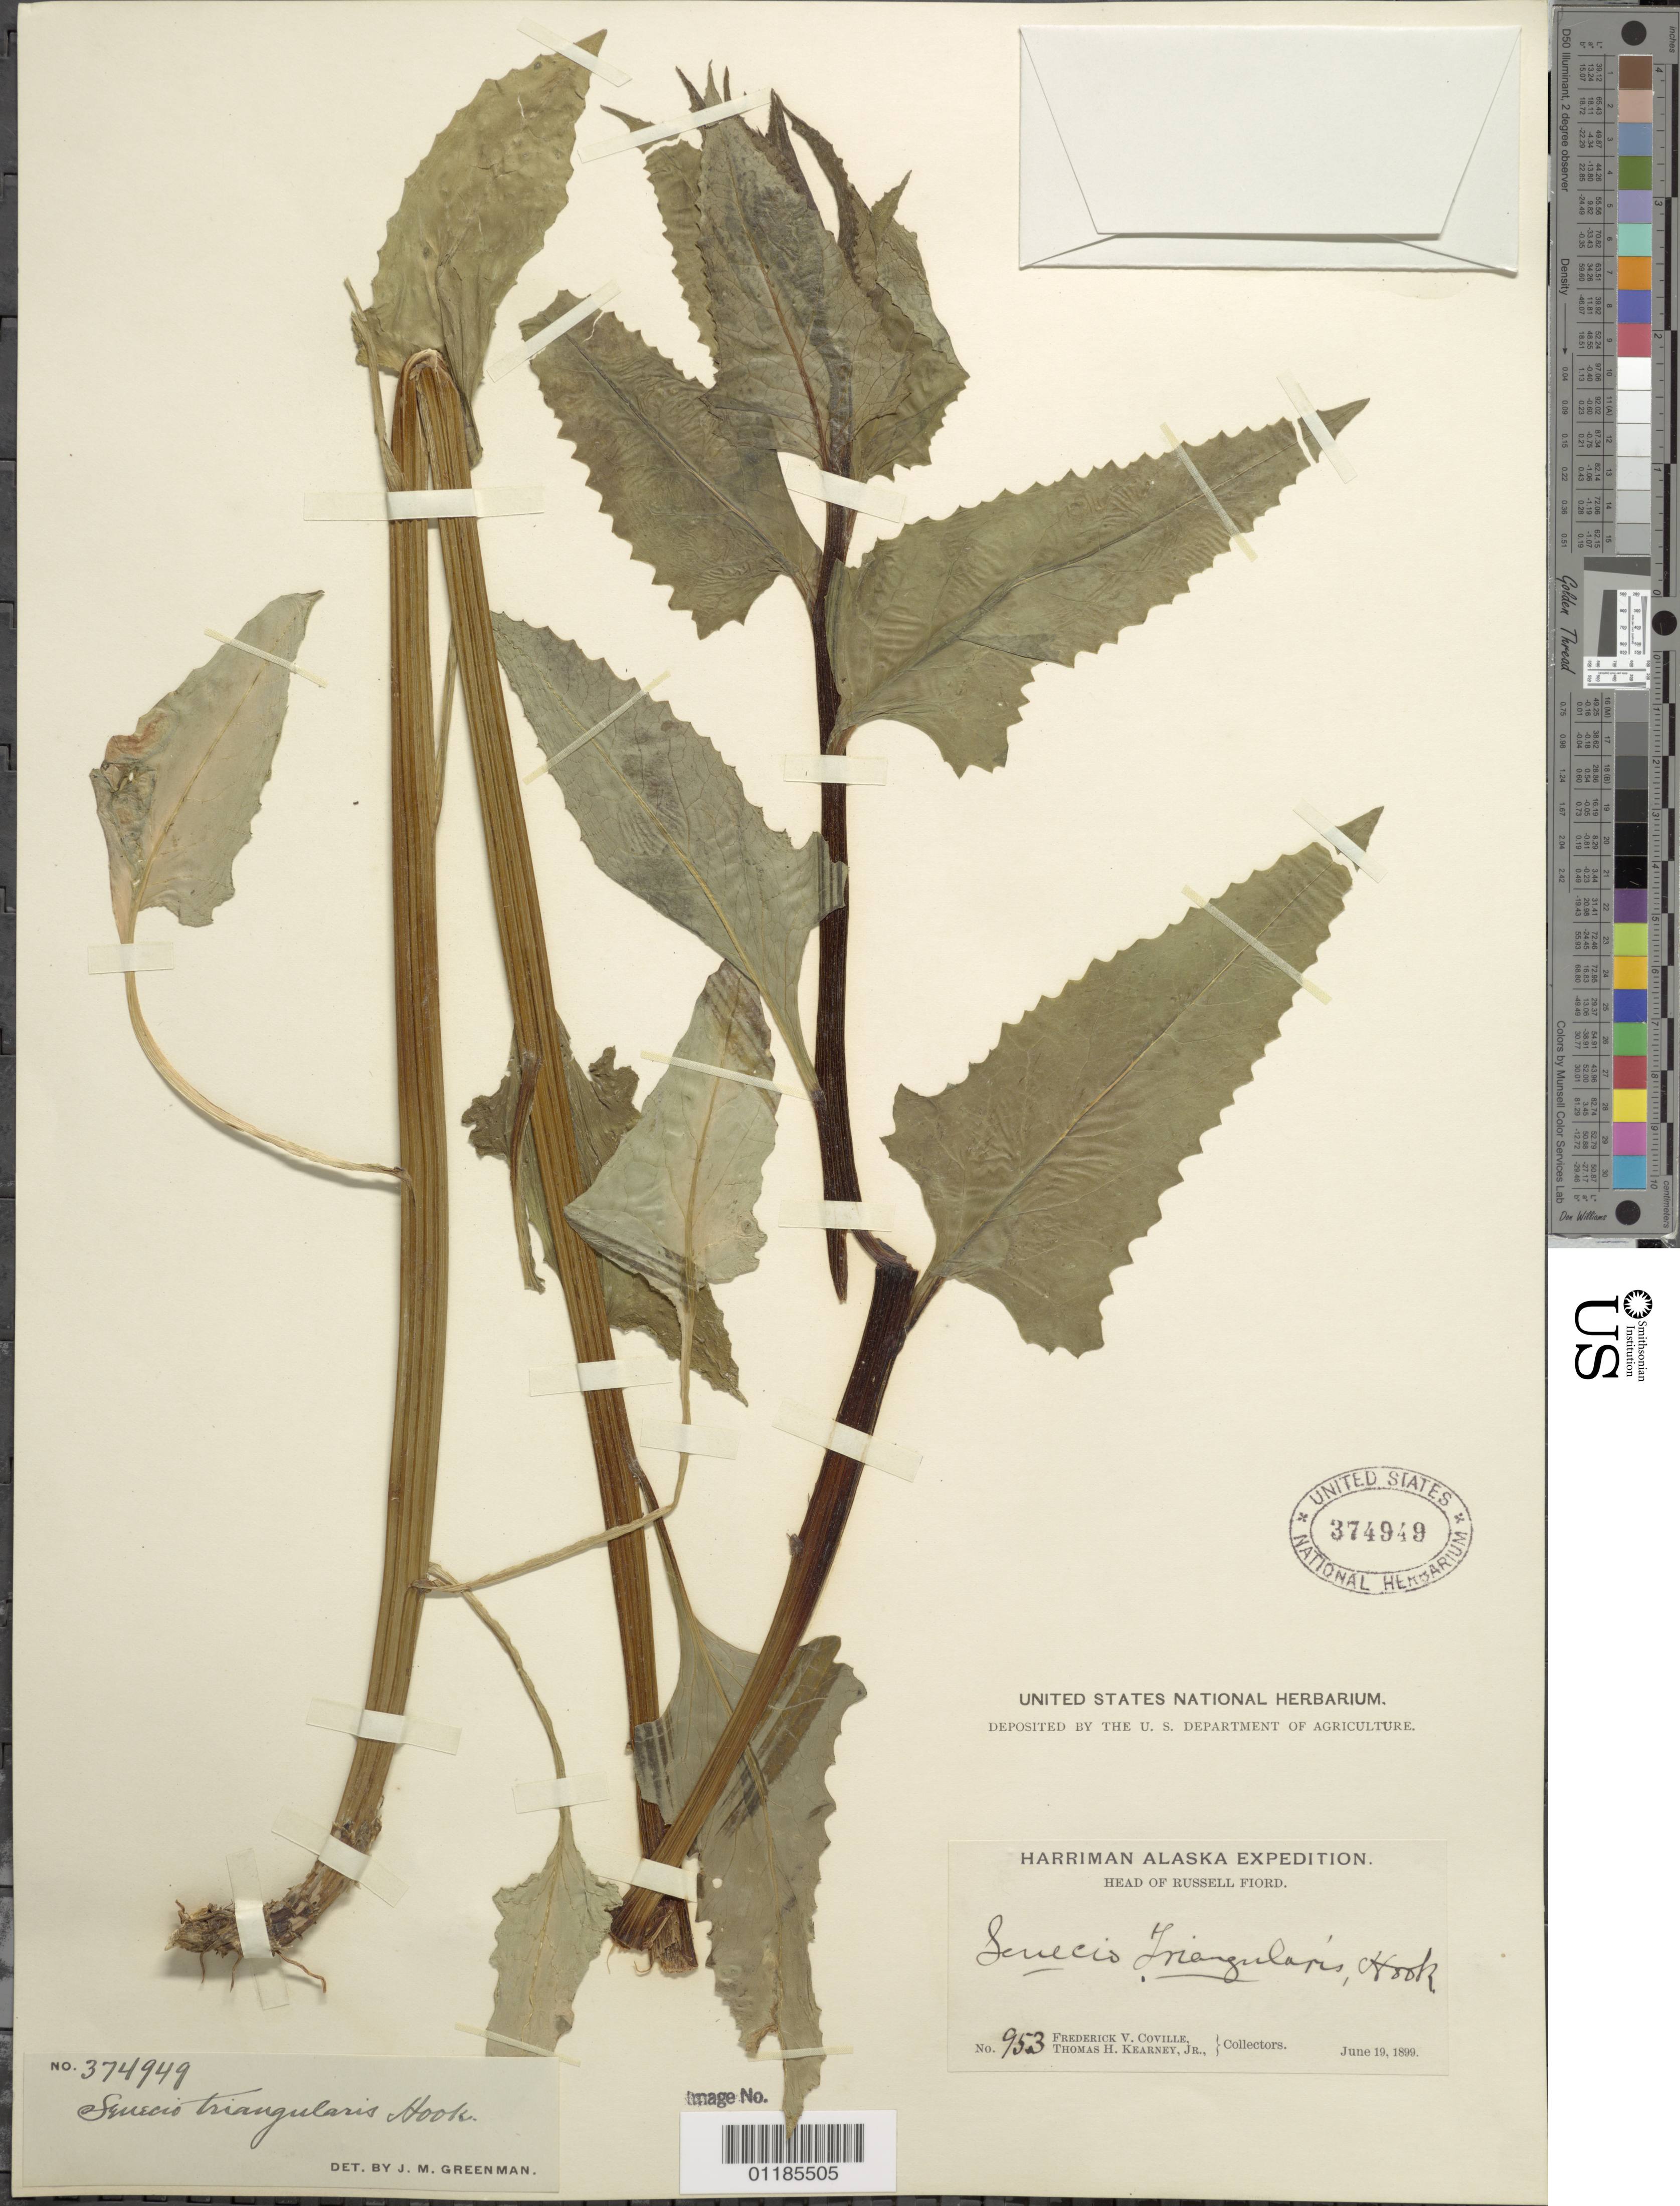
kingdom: Plantae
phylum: Tracheophyta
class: Magnoliopsida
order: Asterales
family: Asteraceae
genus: Senecio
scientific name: Senecio triangularis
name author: Hook.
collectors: F. V. Coville & T. H. Kearney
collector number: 953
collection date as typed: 19 Jun 1899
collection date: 1899-06-19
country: United States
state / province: Alaska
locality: Head of Russell Fjord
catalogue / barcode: US 374949